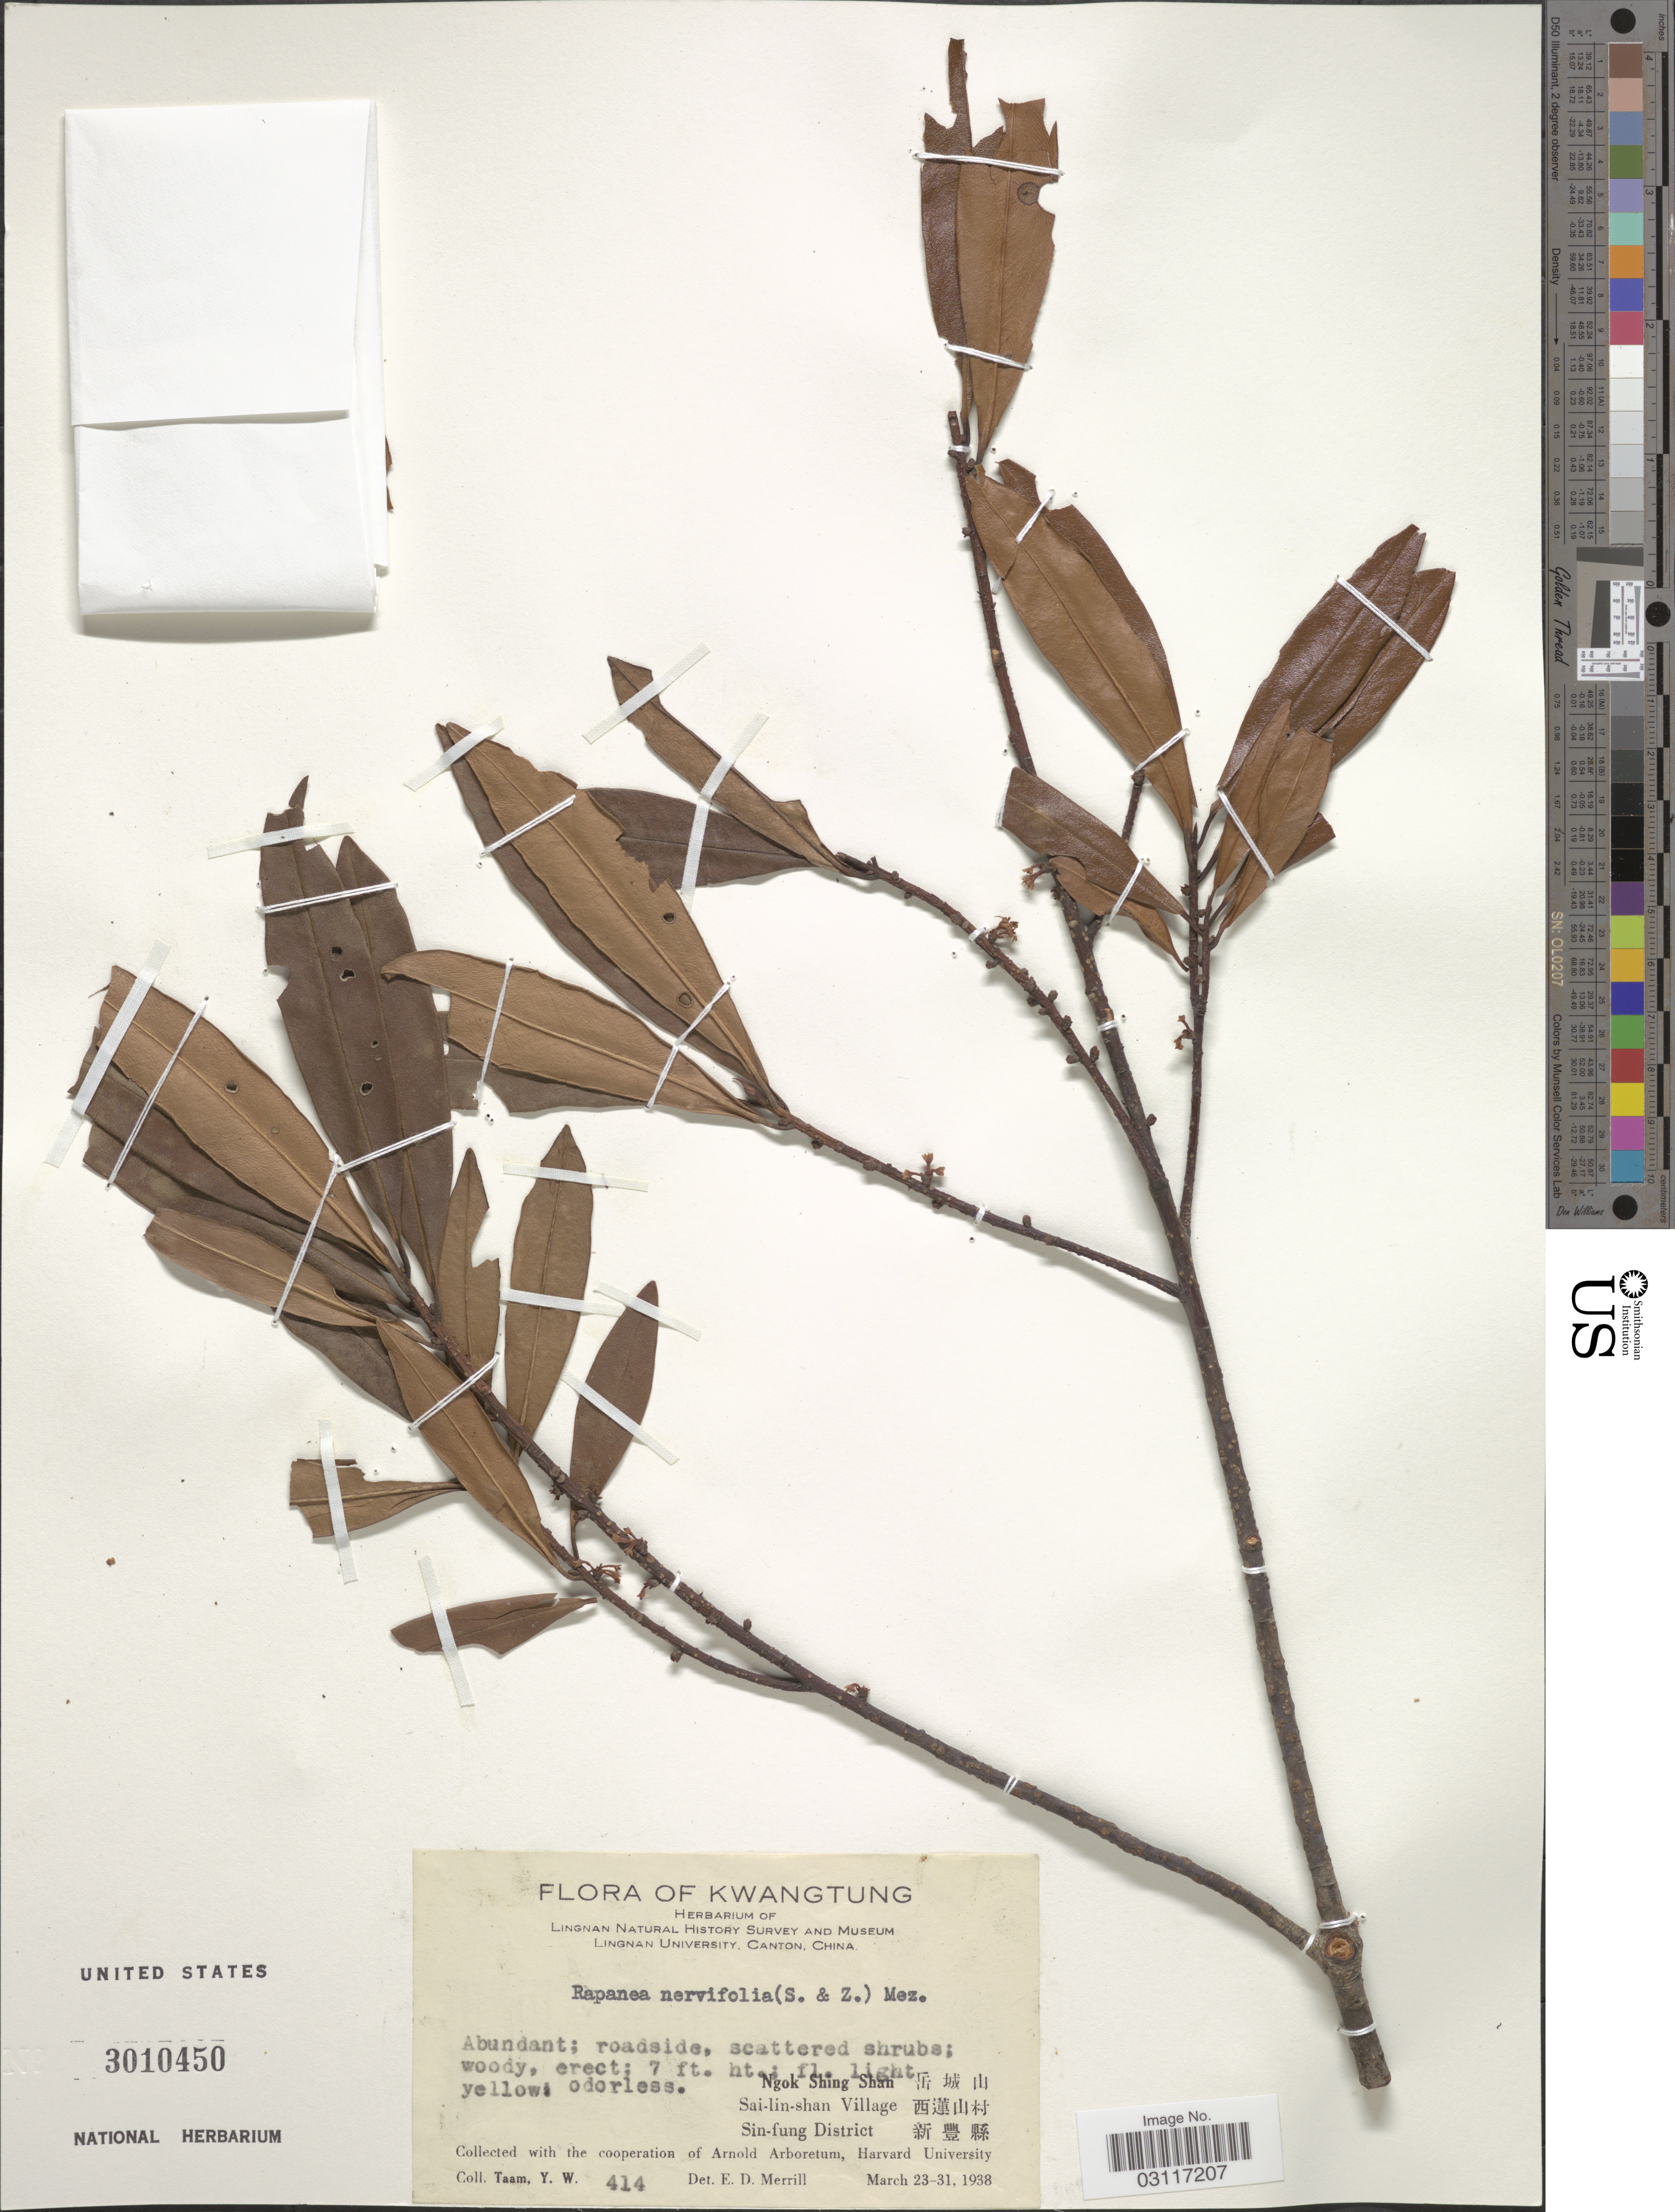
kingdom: Plantae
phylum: Tracheophyta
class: Magnoliopsida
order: Ericales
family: Primulaceae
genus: Myrsine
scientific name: Myrsine seguinii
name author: H. Lév.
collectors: Y. W. Taam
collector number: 414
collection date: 1938-03-23/1938-03-31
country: China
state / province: Guangdong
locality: Kwangtung. Ngok Shing Shan. Sai-lin-shan Village. Sin-fung District.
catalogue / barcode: US 3010450